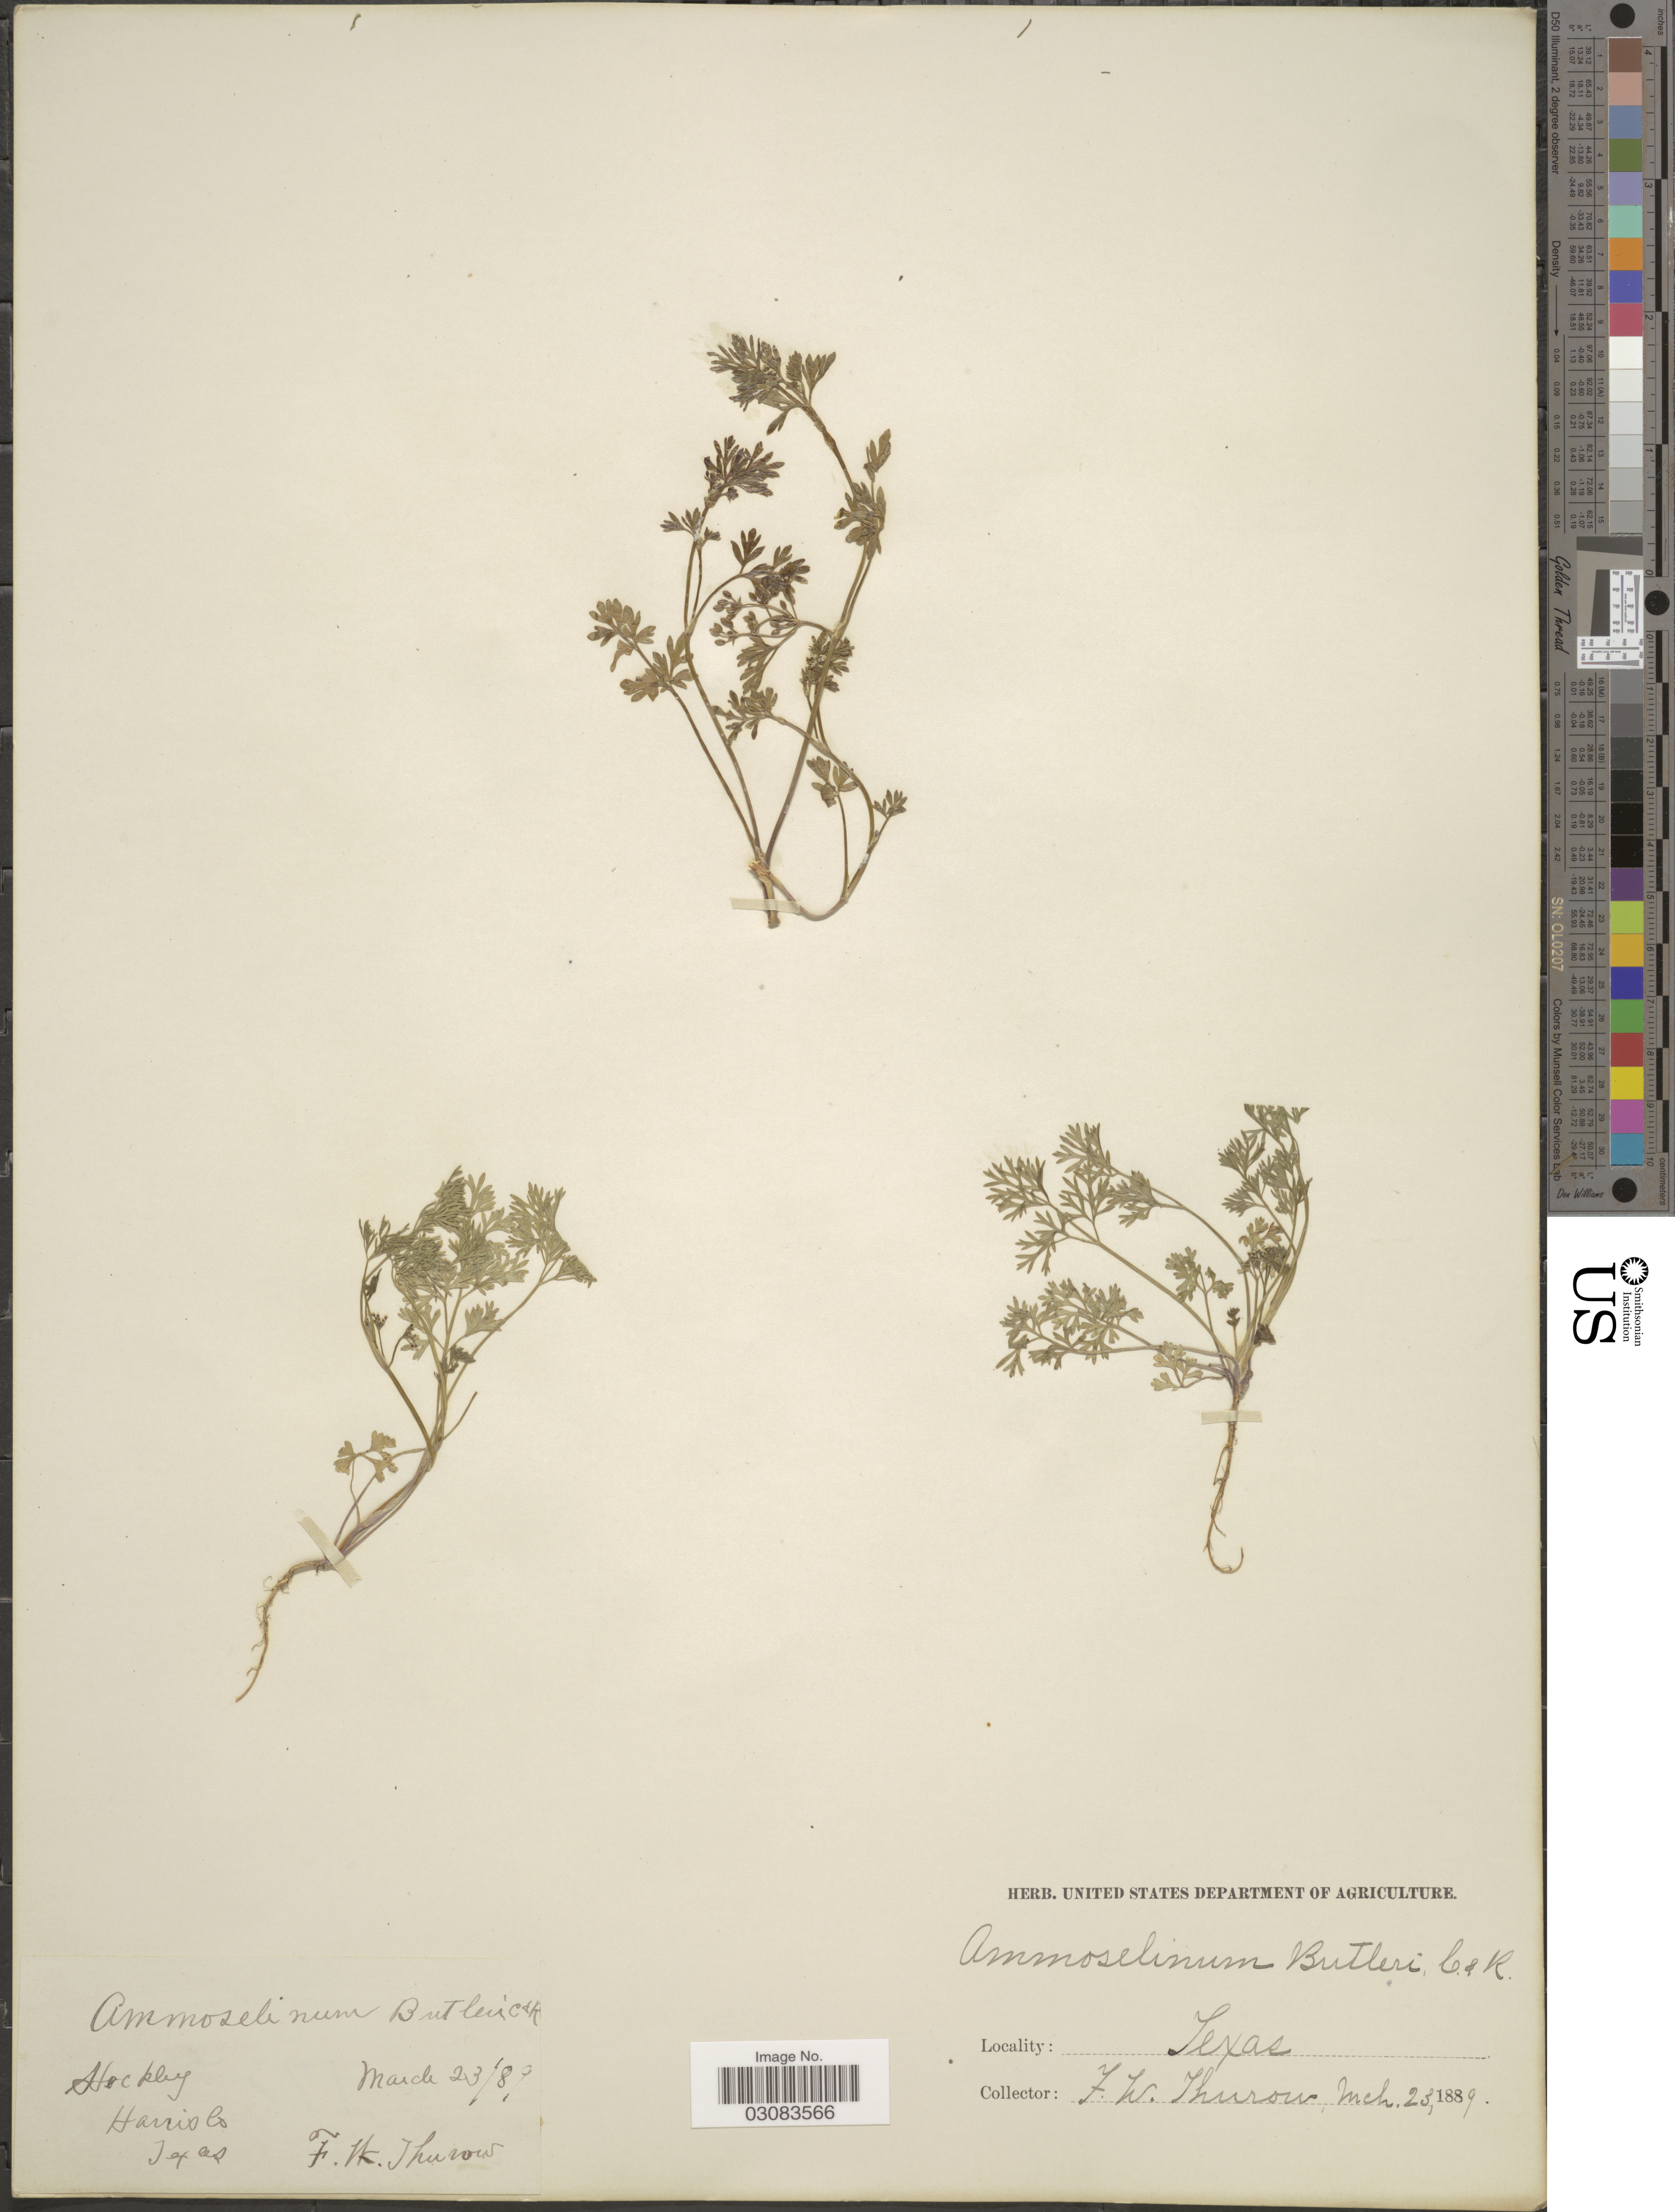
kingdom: Plantae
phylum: Tracheophyta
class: Magnoliopsida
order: Apiales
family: Apiaceae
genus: Ammoselinum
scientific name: Ammoselinum butleri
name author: (Engl.) J.M. Coult. & Rose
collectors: F. W. Thurow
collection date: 1889-03-23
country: United States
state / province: Texas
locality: Hockley. Harris Co.